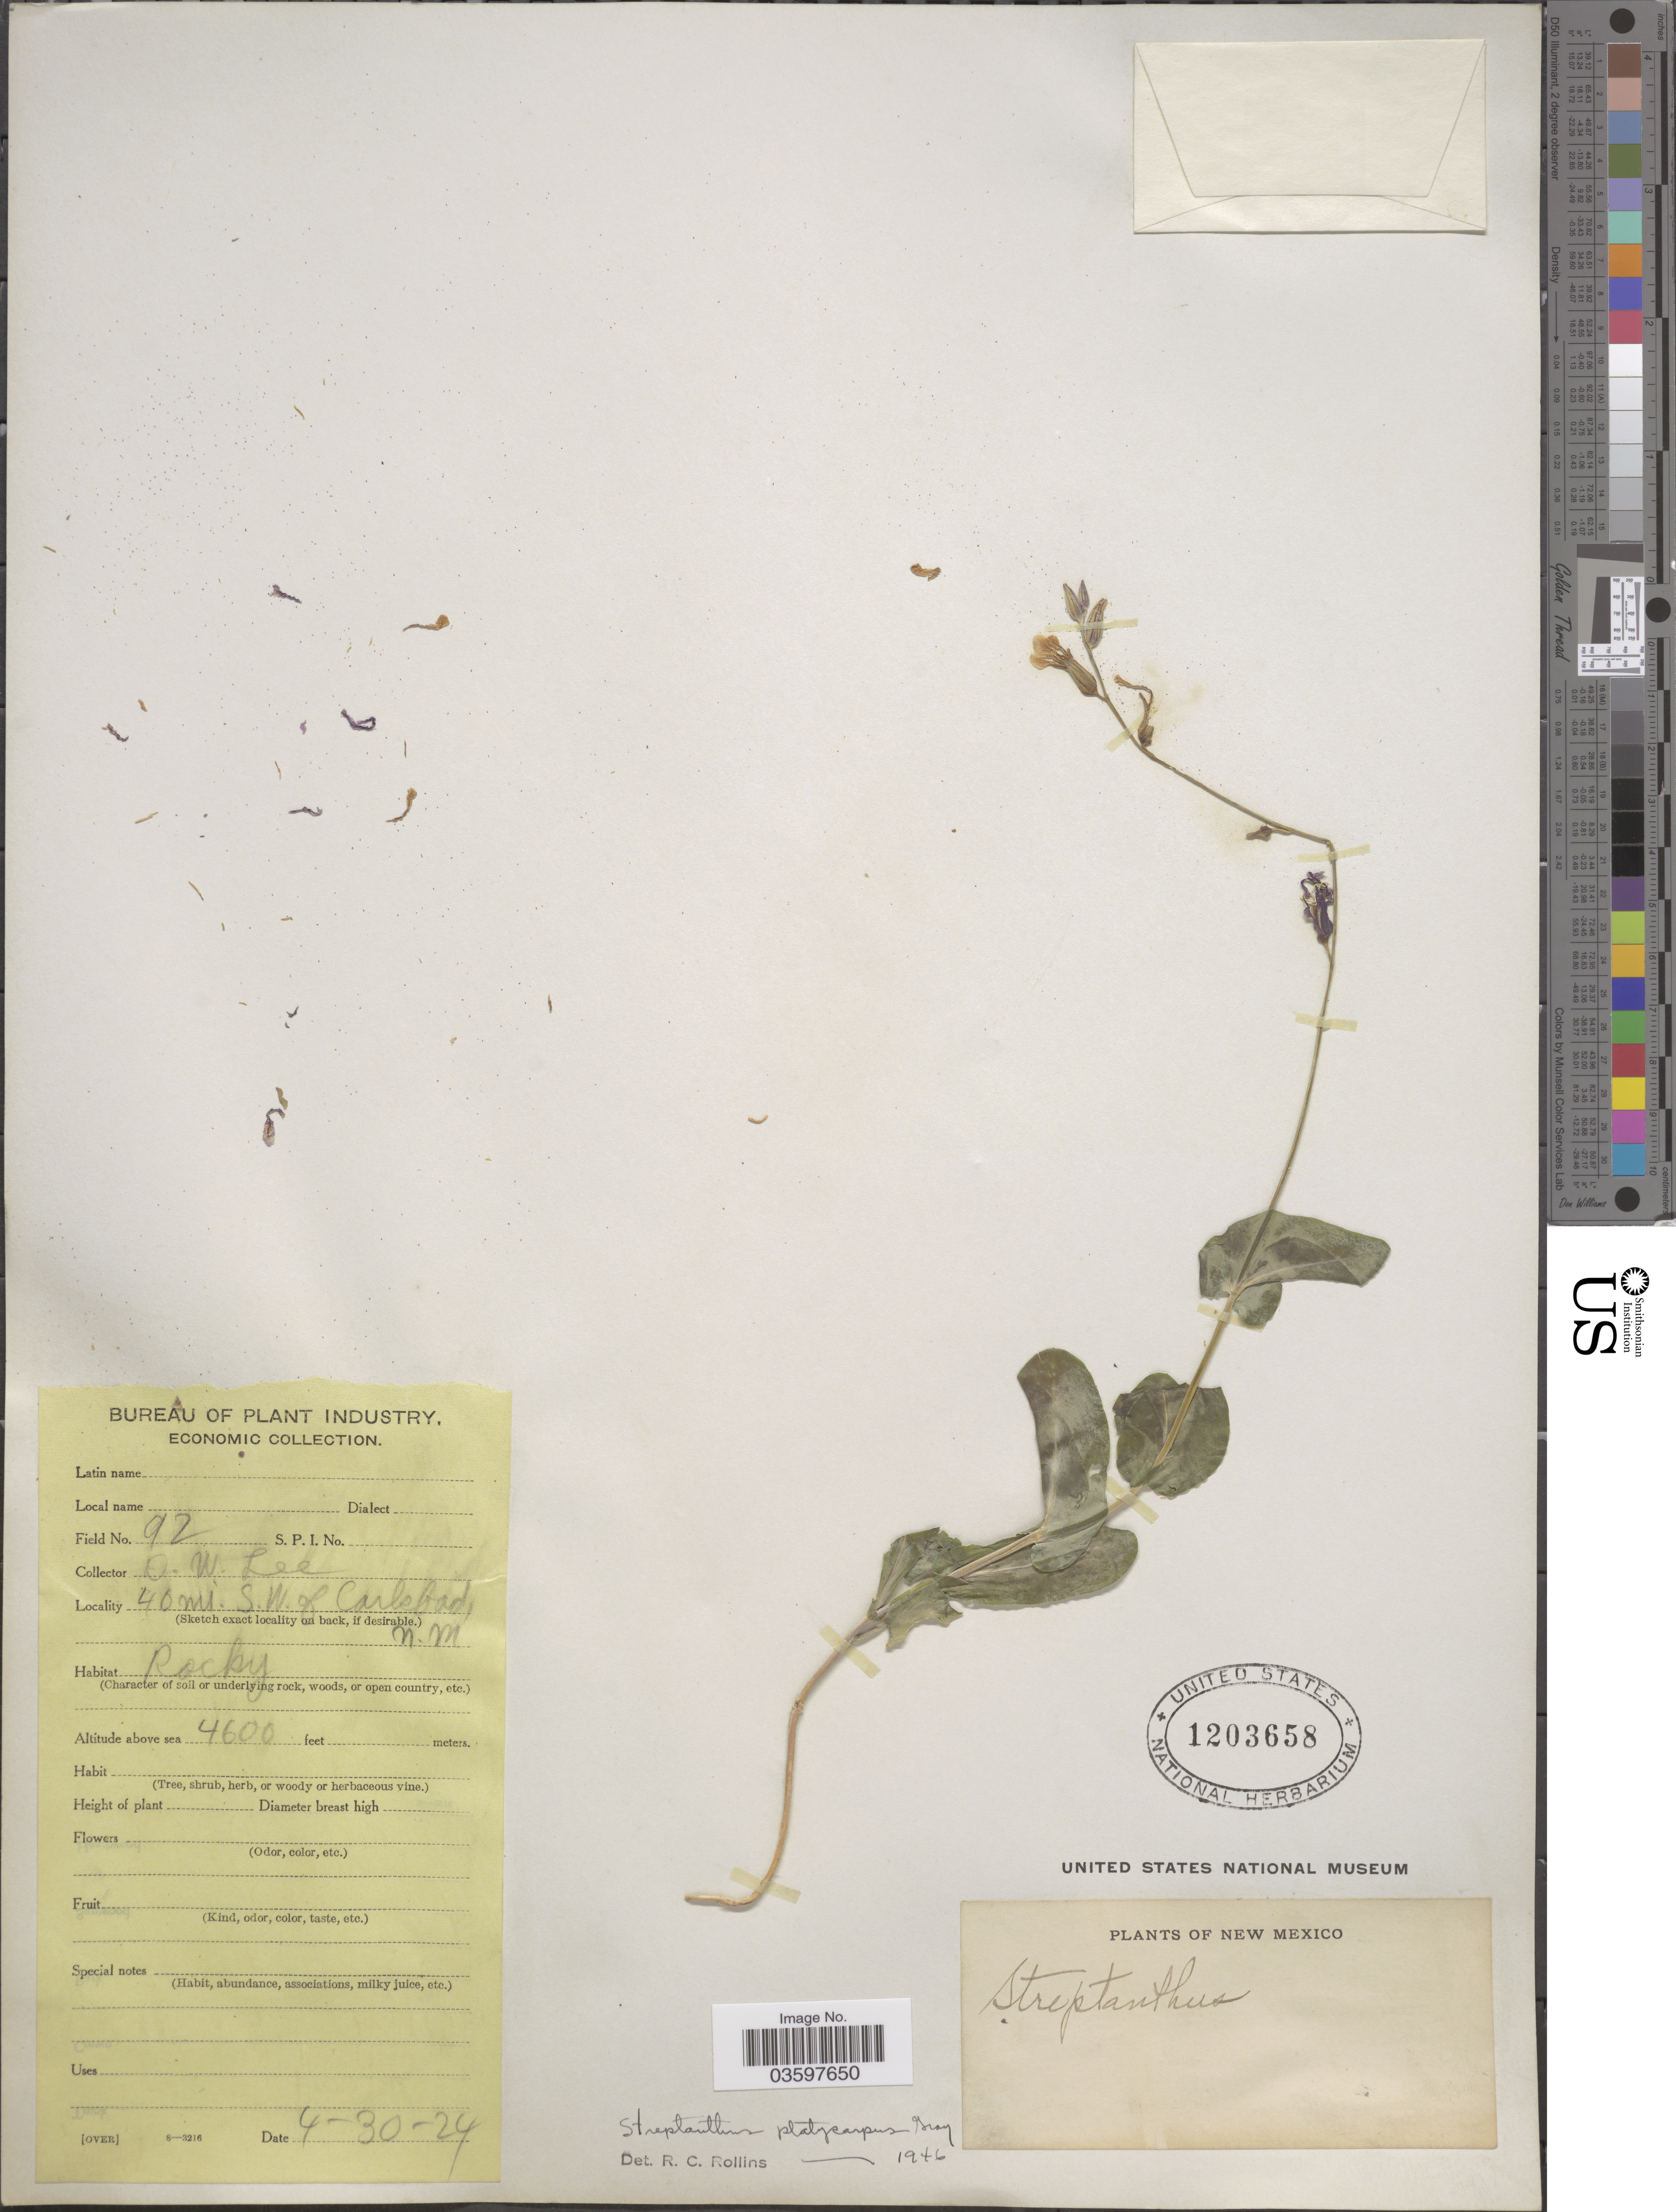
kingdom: Plantae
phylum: Tracheophyta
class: Magnoliopsida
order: Brassicales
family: Brassicaceae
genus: Streptanthus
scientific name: Streptanthus platycarpus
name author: A. Gray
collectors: D. Lee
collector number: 92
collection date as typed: Transcribed d/m/y: 30/4/24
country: United States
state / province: New Mexico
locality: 40 mi. S.W. of Carlsbad.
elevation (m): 1402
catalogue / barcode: US 1203658